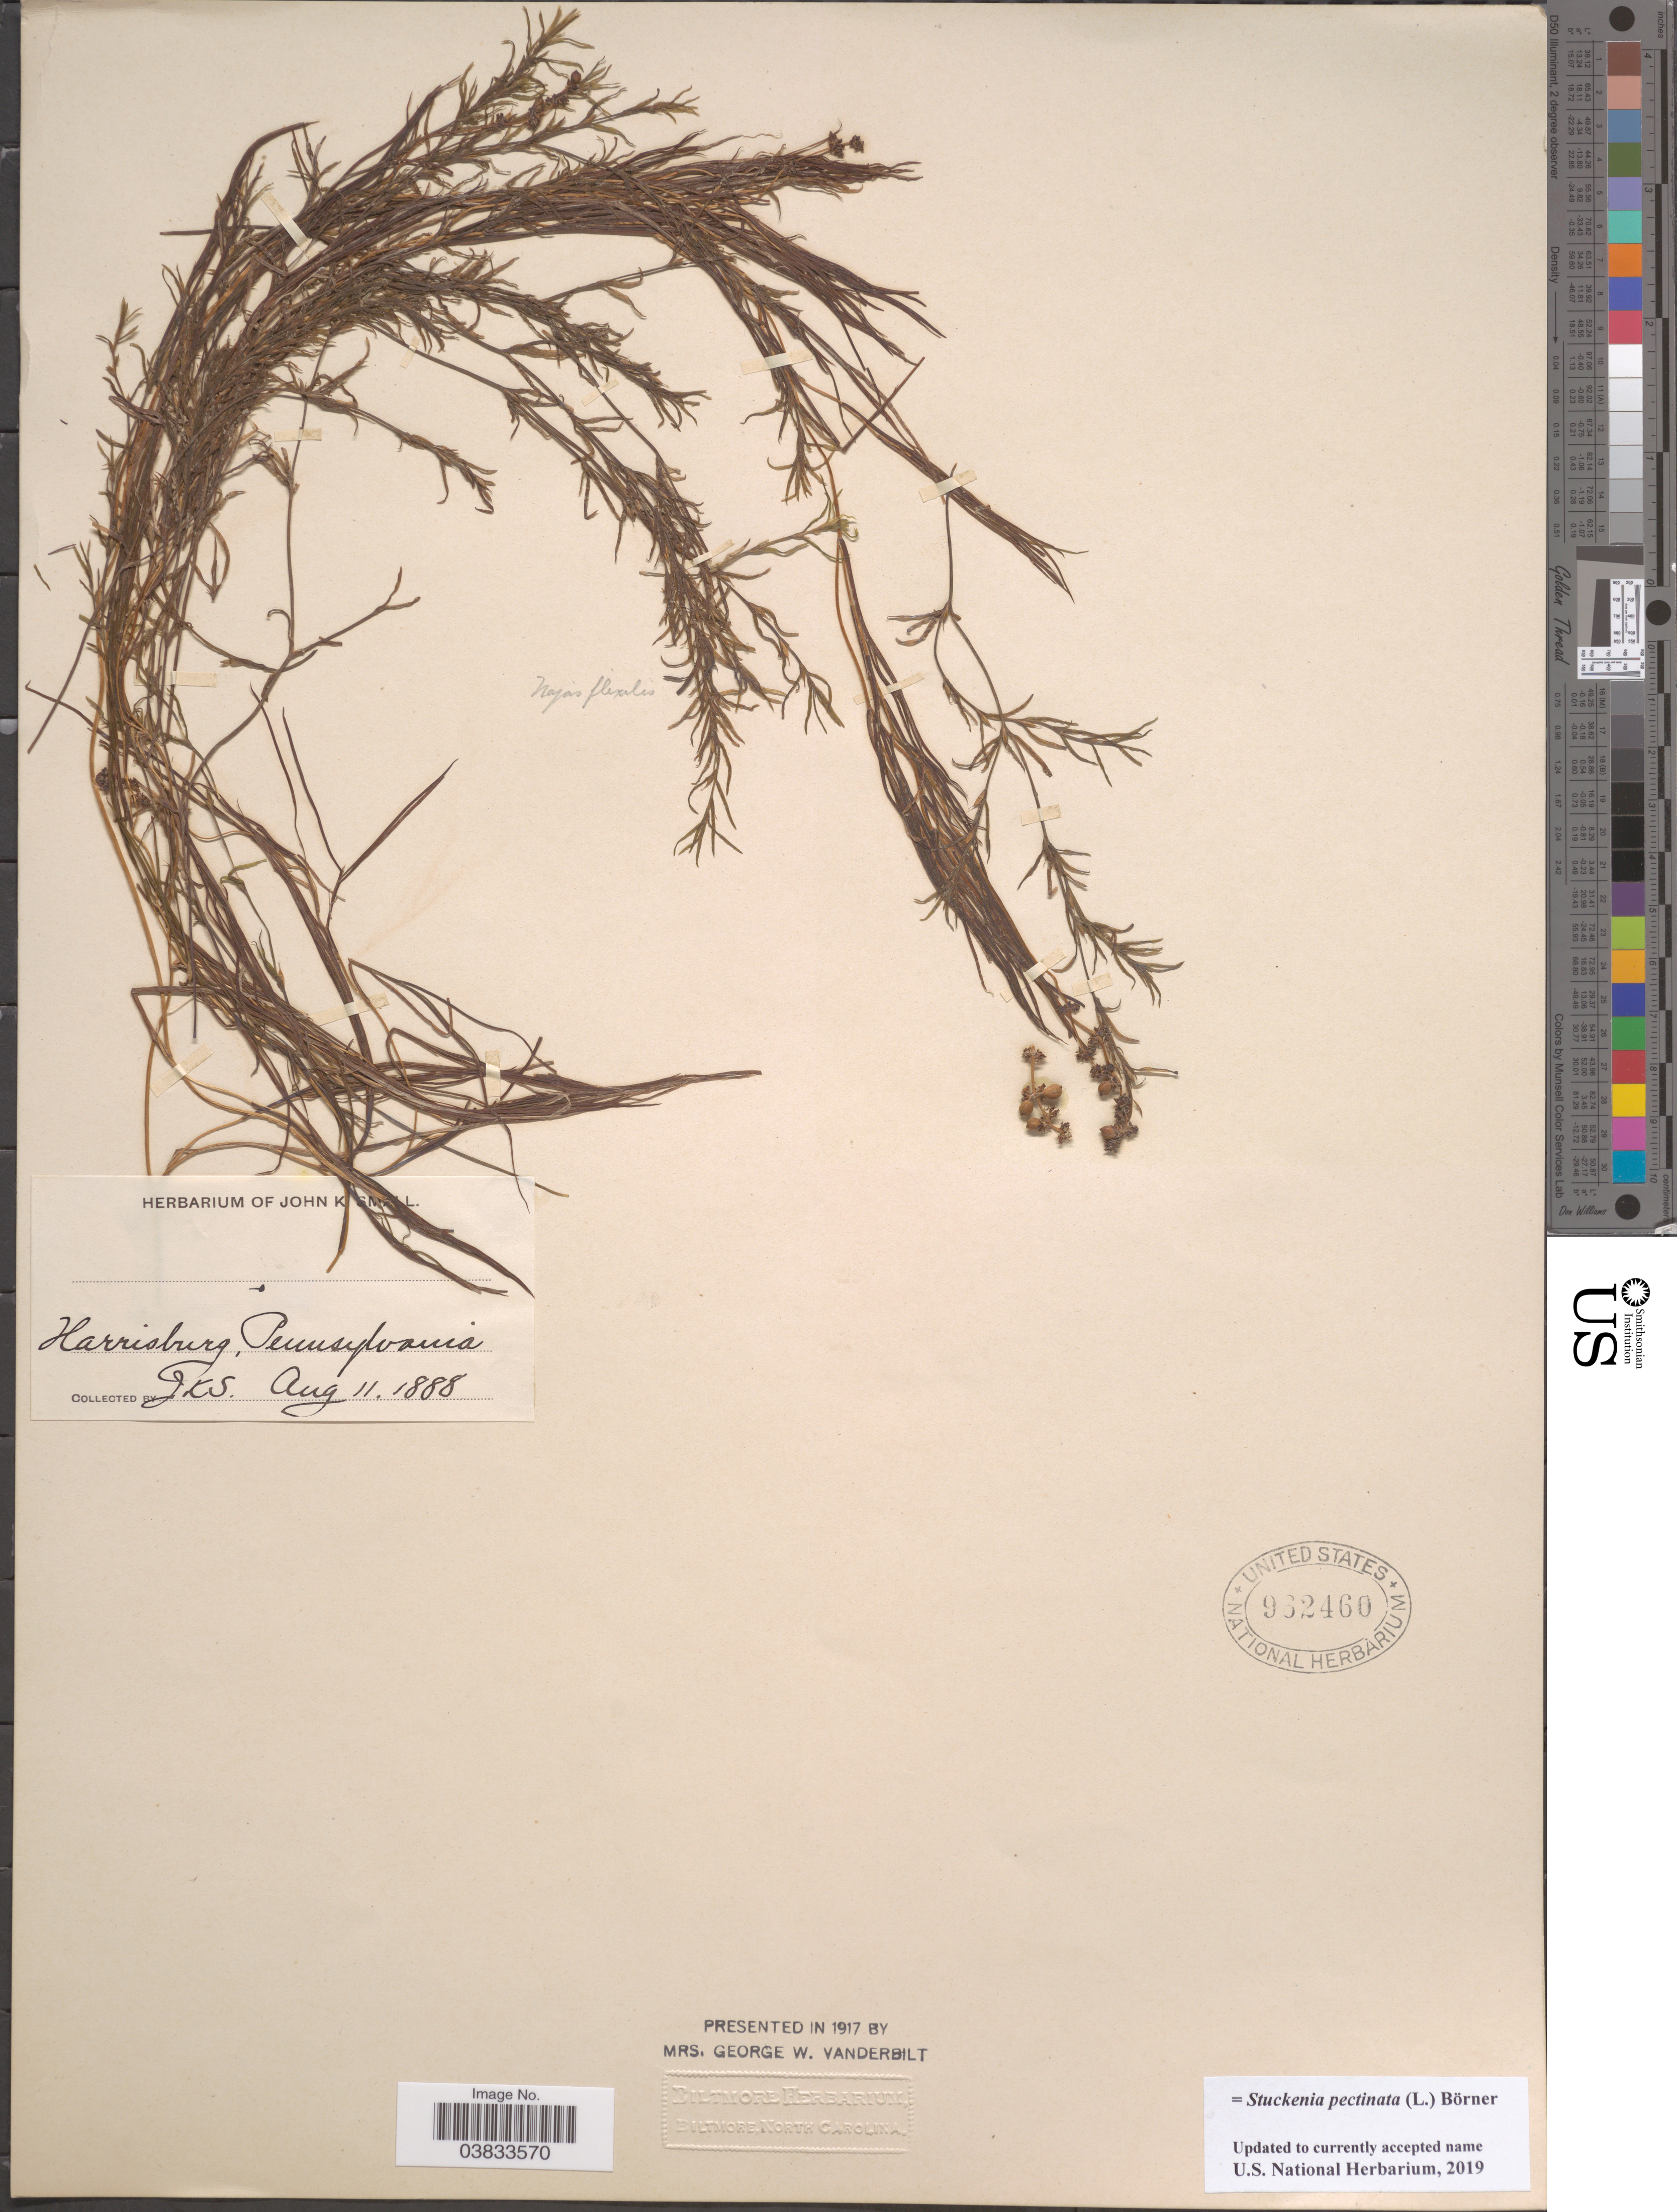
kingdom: Plantae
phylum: Tracheophyta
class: Liliopsida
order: Alismatales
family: Potamogetonaceae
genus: Stuckenia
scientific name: Stuckenia pectinata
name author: (L.) Börner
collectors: J. K. Small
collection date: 1888-08-11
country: United States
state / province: Pennsylvania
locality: Harrisburg.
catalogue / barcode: US 962460